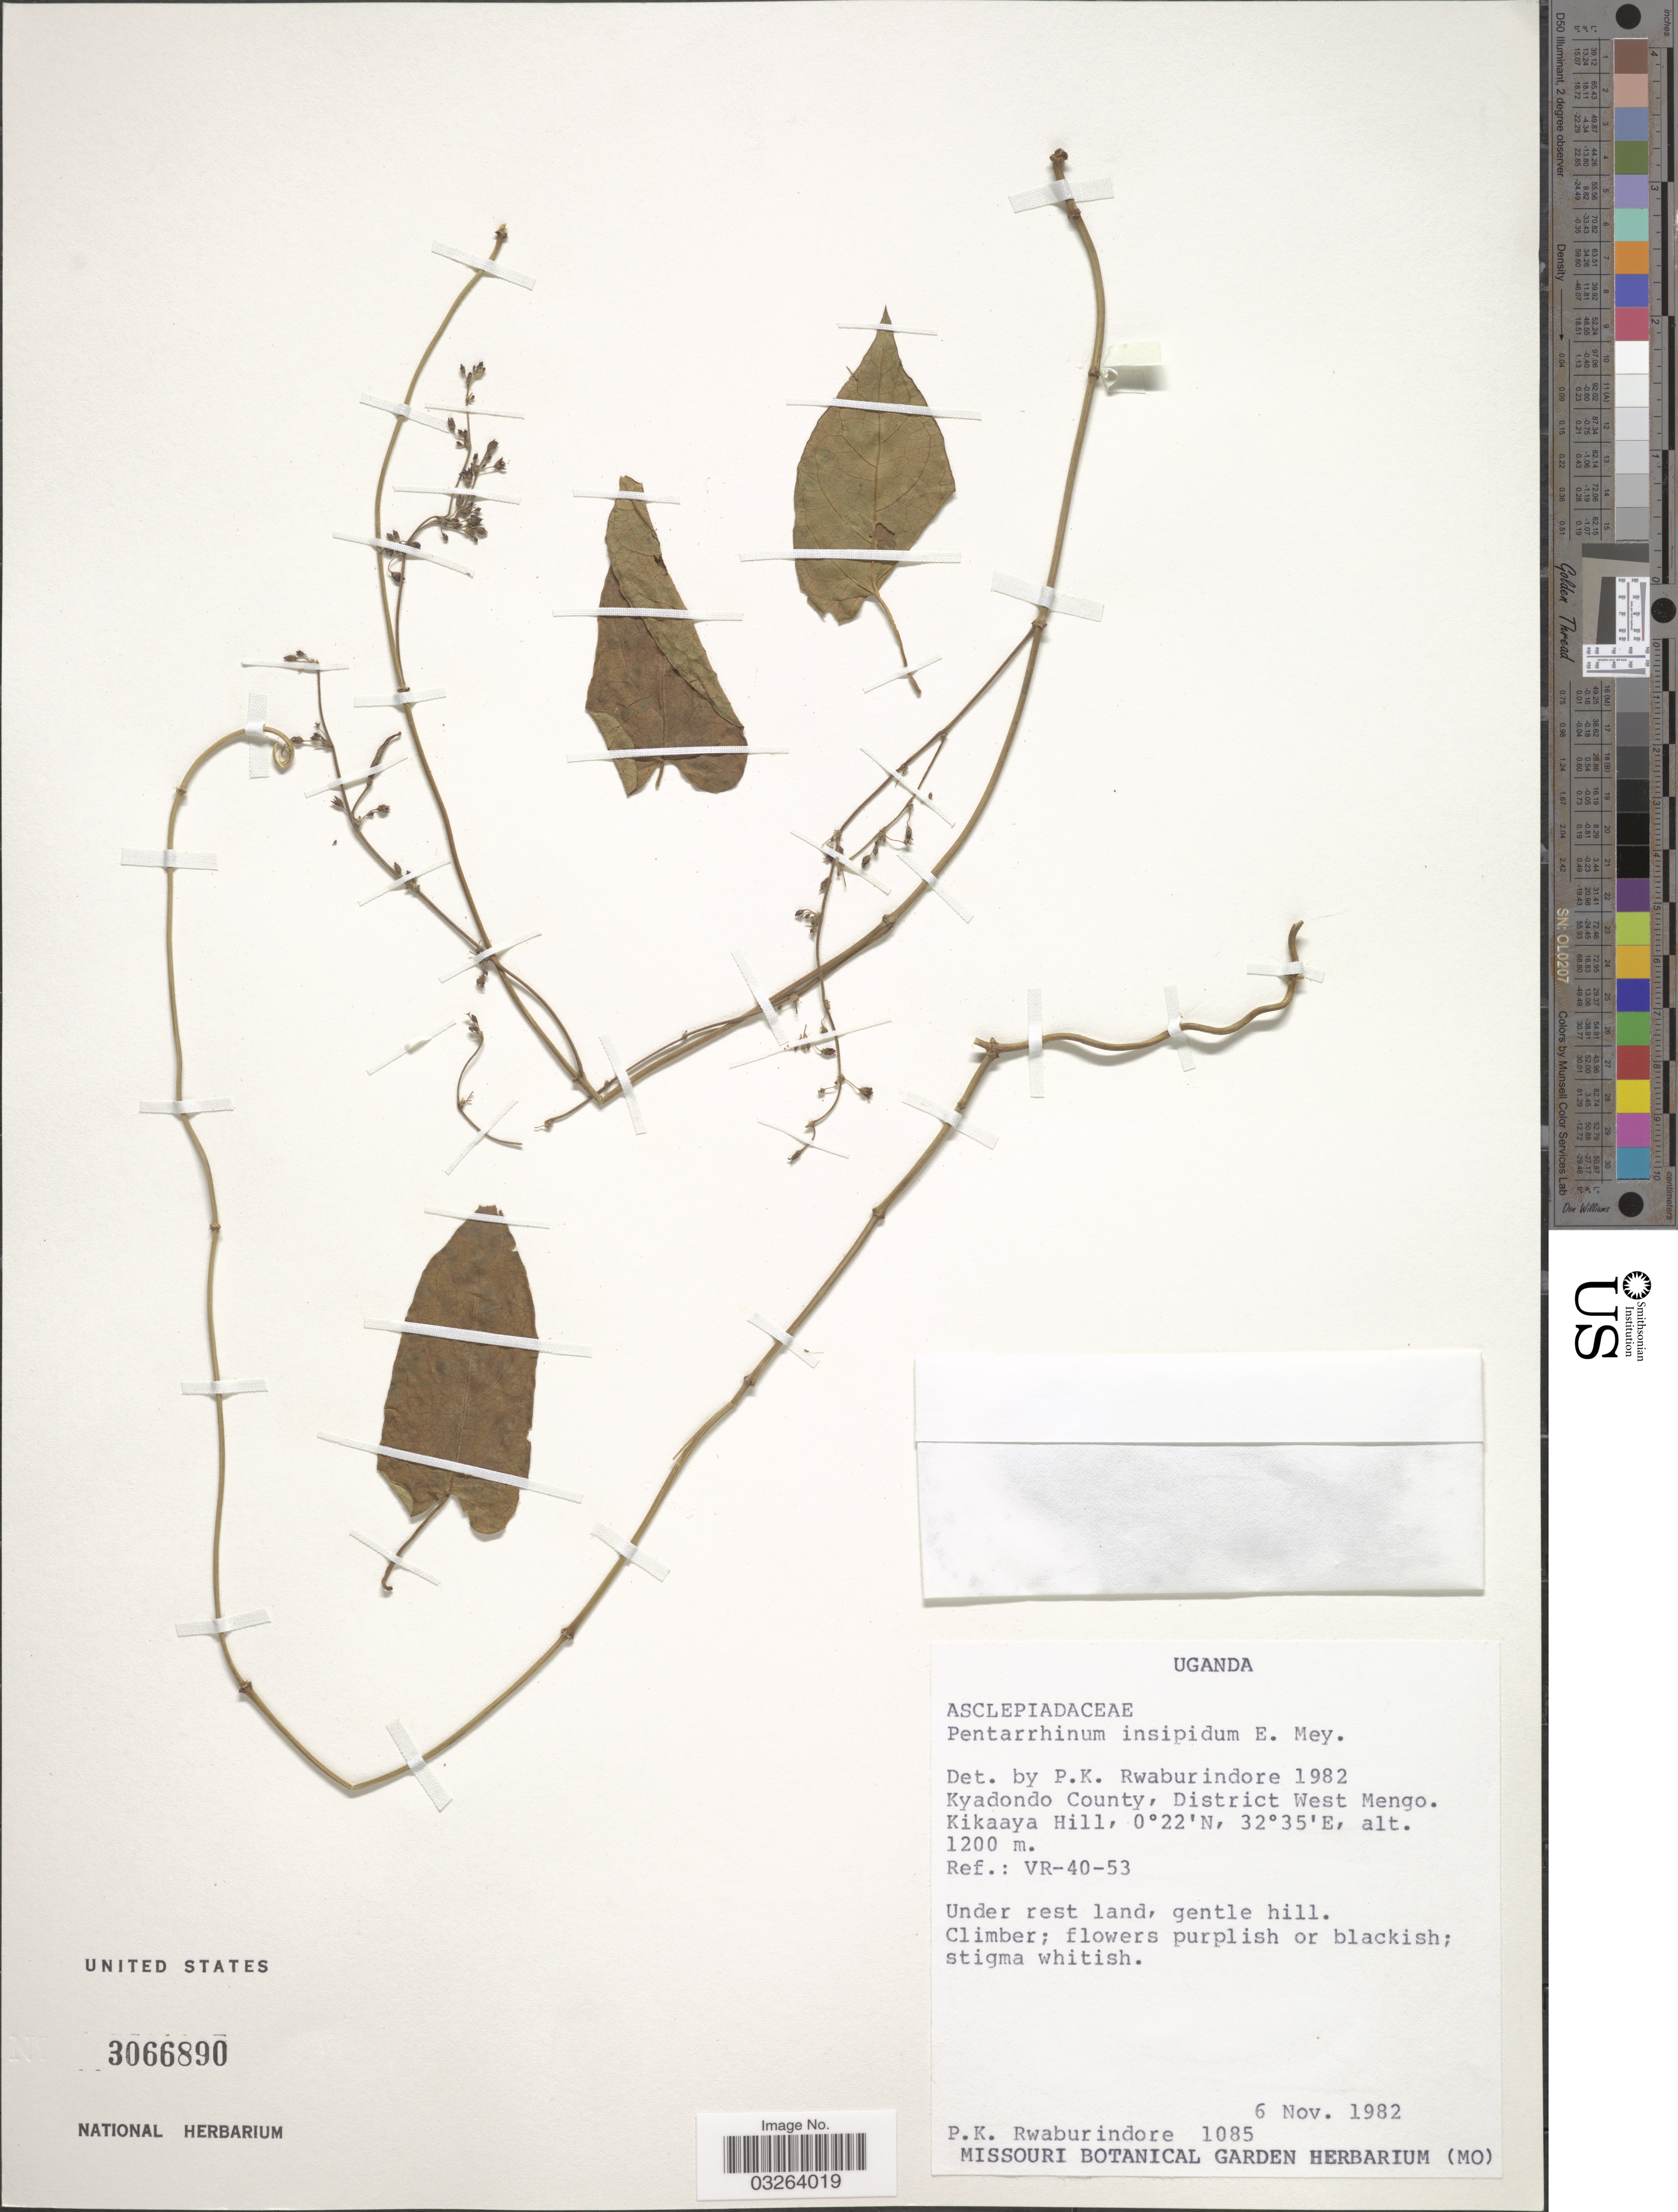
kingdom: Plantae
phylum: Tracheophyta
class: Magnoliopsida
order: Gentianales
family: Apocynaceae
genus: Pentarrhinum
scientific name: Pentarrhinum insipidum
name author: E. Mey.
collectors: P. Rwaburindore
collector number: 1058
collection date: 1982-11-06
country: Uganda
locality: Kyadondo County, District West Mengo. Kikaaya Hill. Ref.: VR-40-53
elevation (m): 1200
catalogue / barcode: US 3066890